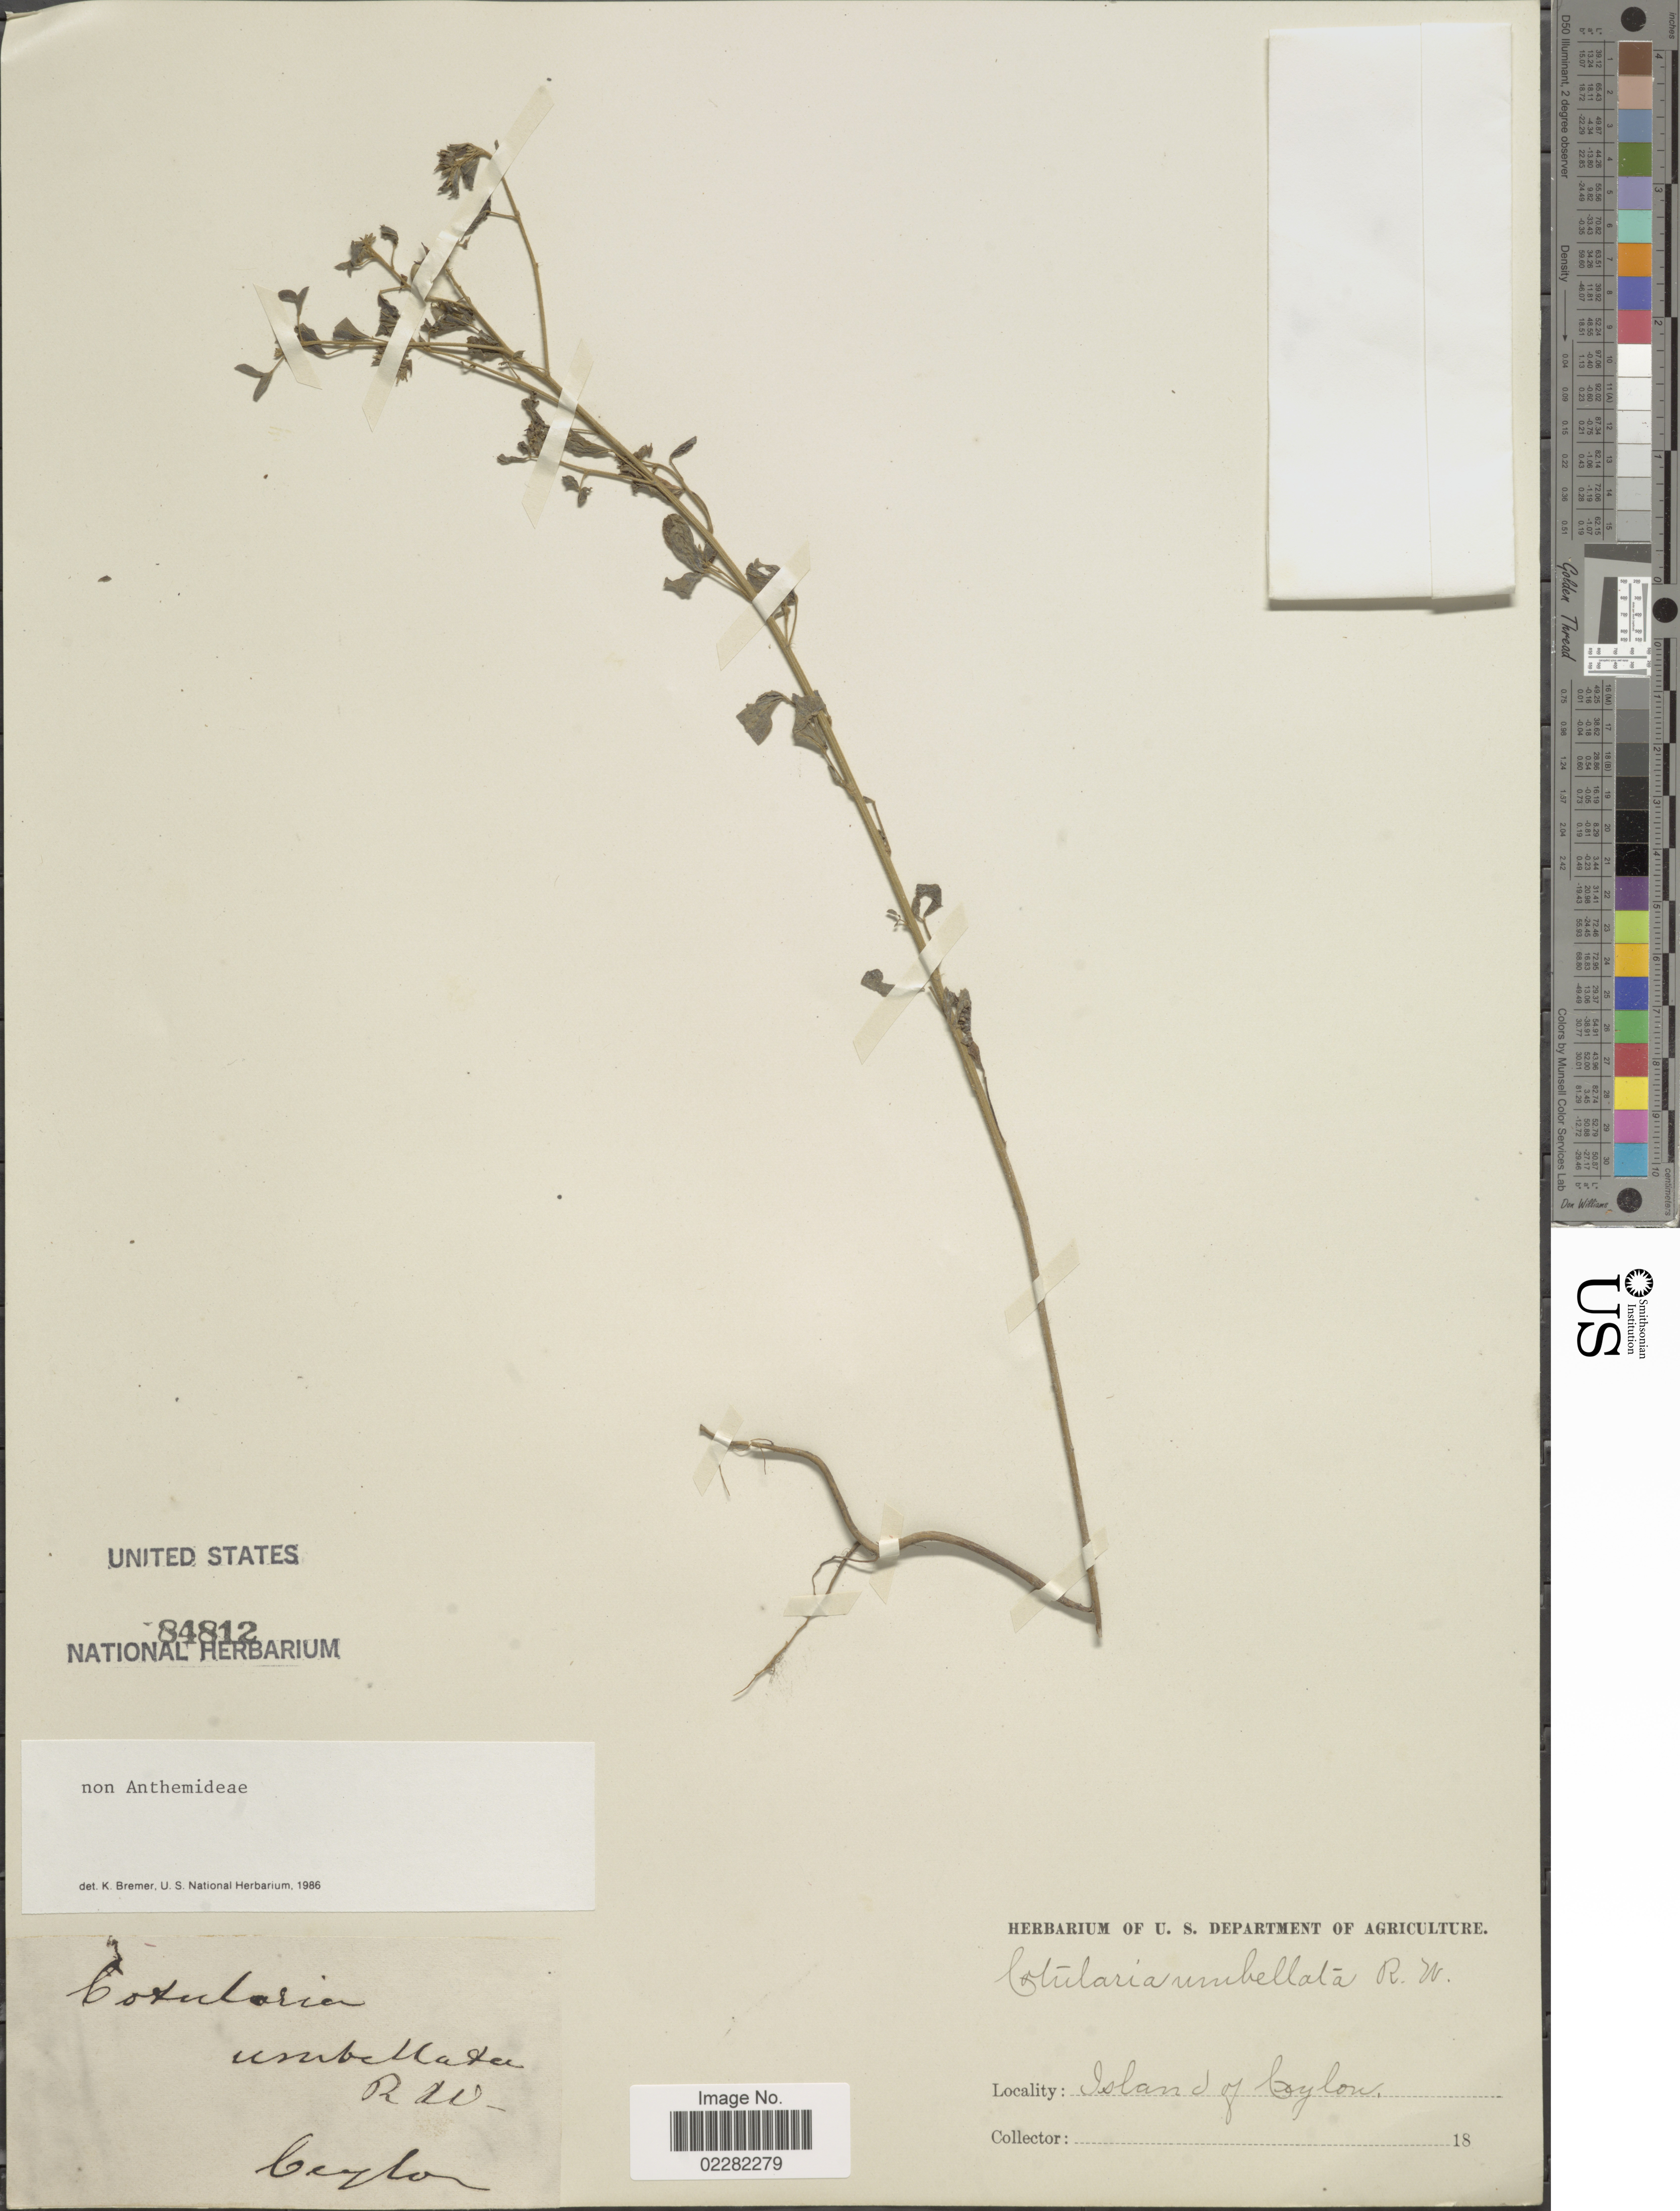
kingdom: Plantae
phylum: Tracheophyta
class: Magnoliopsida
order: Fabales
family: Fabaceae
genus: Crotalaria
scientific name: Crotalaria umbellata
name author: Wight & Arn.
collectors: Facchini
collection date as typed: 18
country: Sri Lanka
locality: Island of Ceylon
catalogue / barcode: US 84812